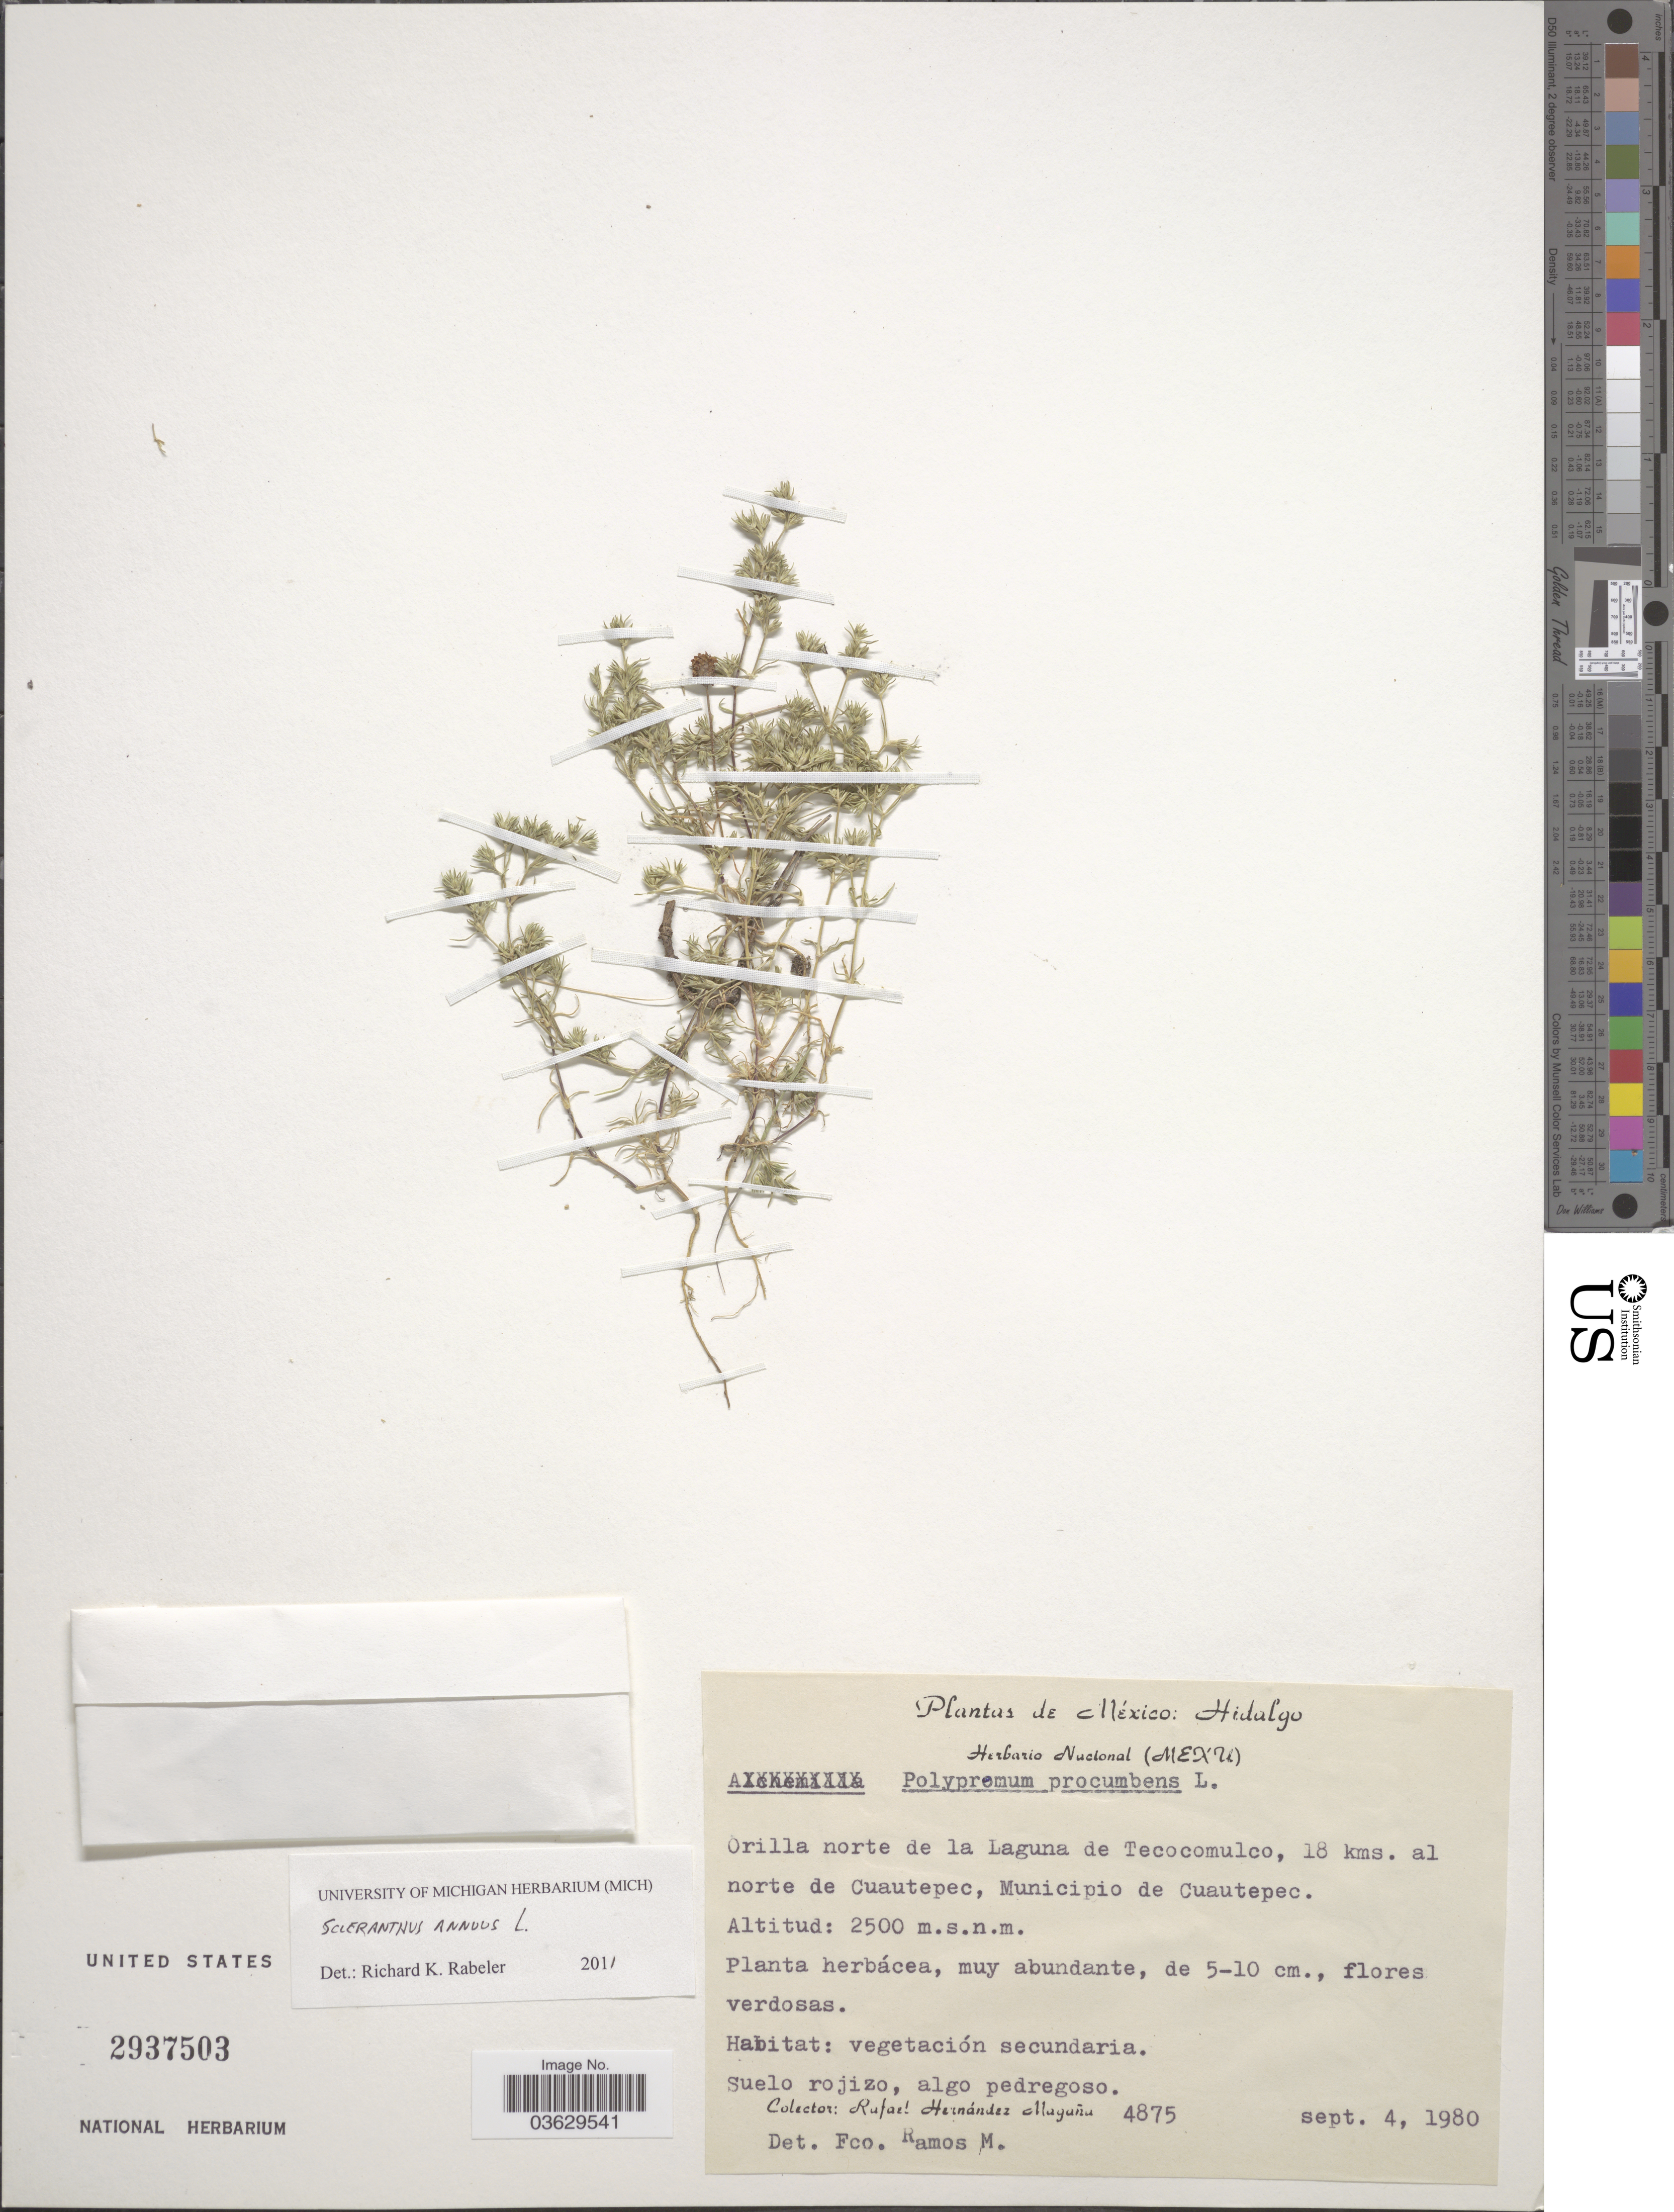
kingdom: Plantae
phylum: Tracheophyta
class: Magnoliopsida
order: Caryophyllales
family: Caryophyllaceae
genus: Scleranthus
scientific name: Scleranthus sp.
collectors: R. Hernández-M.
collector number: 4875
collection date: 1980-09-04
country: Mexico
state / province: Hidalgo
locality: Orilla norte de la Laguna de Tecocomulco, 18 kms. al norte de Cuautepec, Municipio de Cuautepec.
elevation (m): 2500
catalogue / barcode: US 2937503